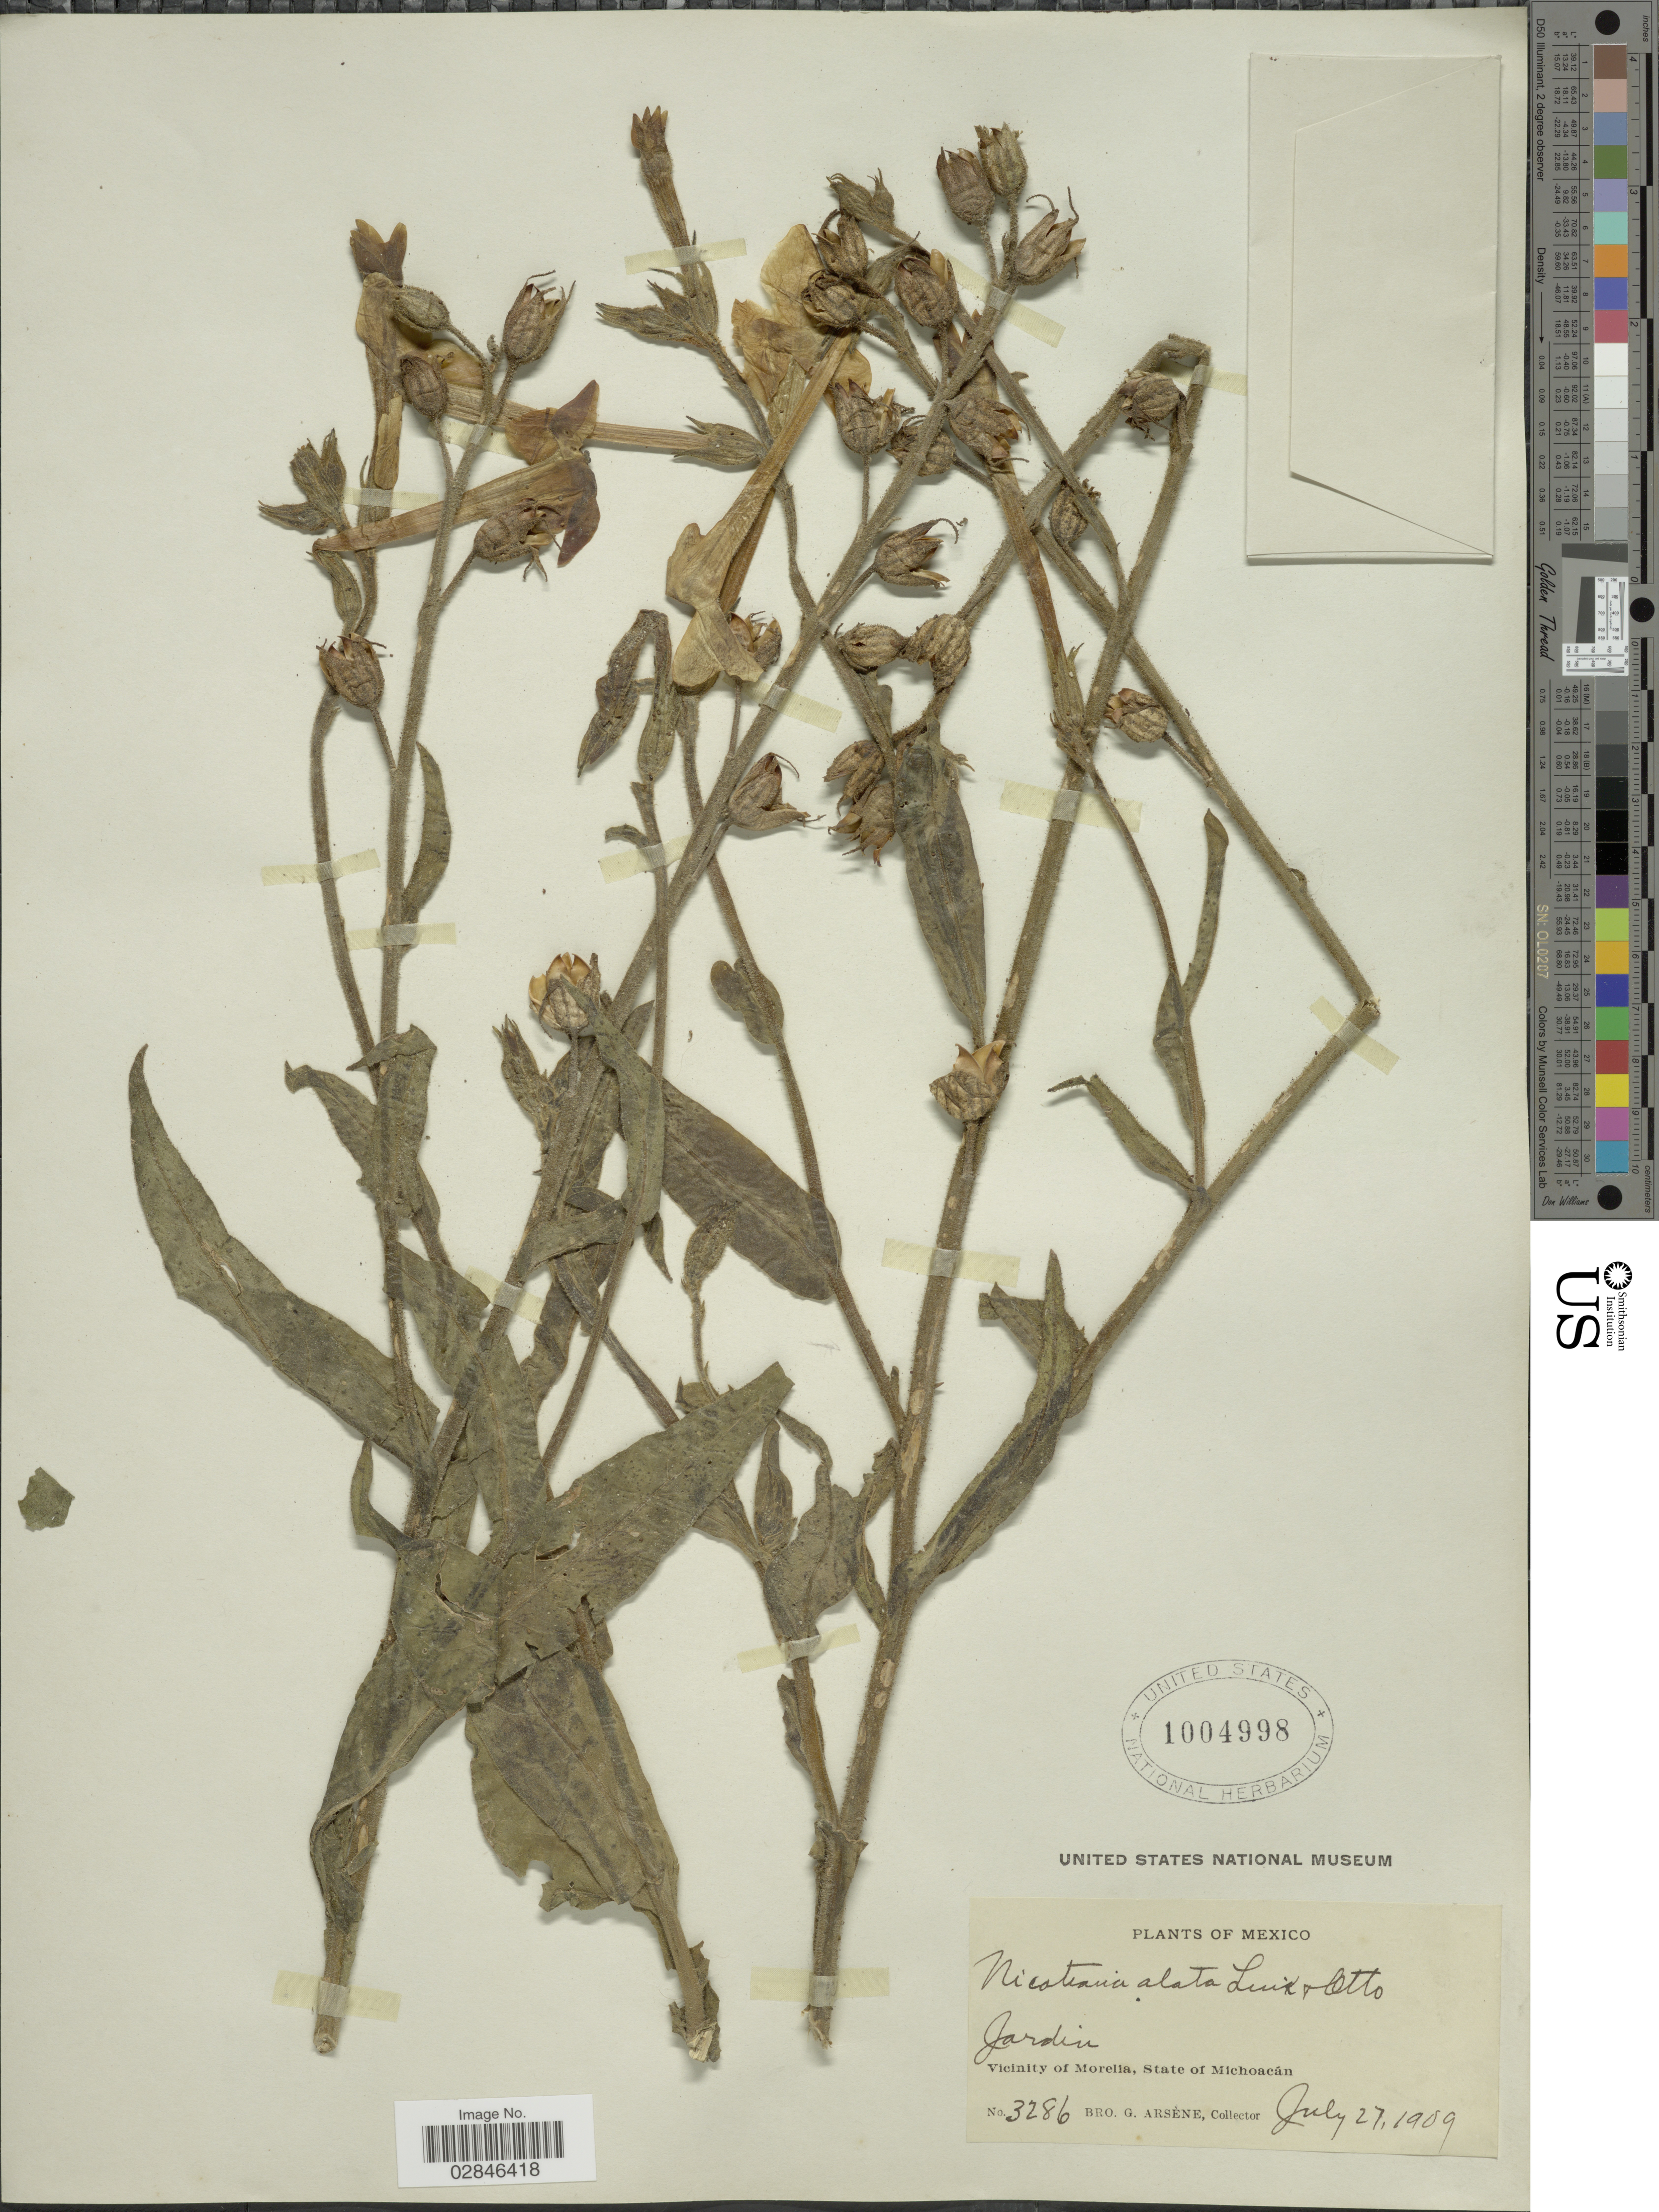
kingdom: Plantae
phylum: Tracheophyta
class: Magnoliopsida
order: Solanales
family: Solanaceae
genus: Nicotiana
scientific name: Nicotiana alata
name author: Link & Otto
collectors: Bro. G. Arsène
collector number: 3286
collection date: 1909-07-27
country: Mexico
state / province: Michoacán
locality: Jardin, Vicinity of Morelia.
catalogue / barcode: US 1004998